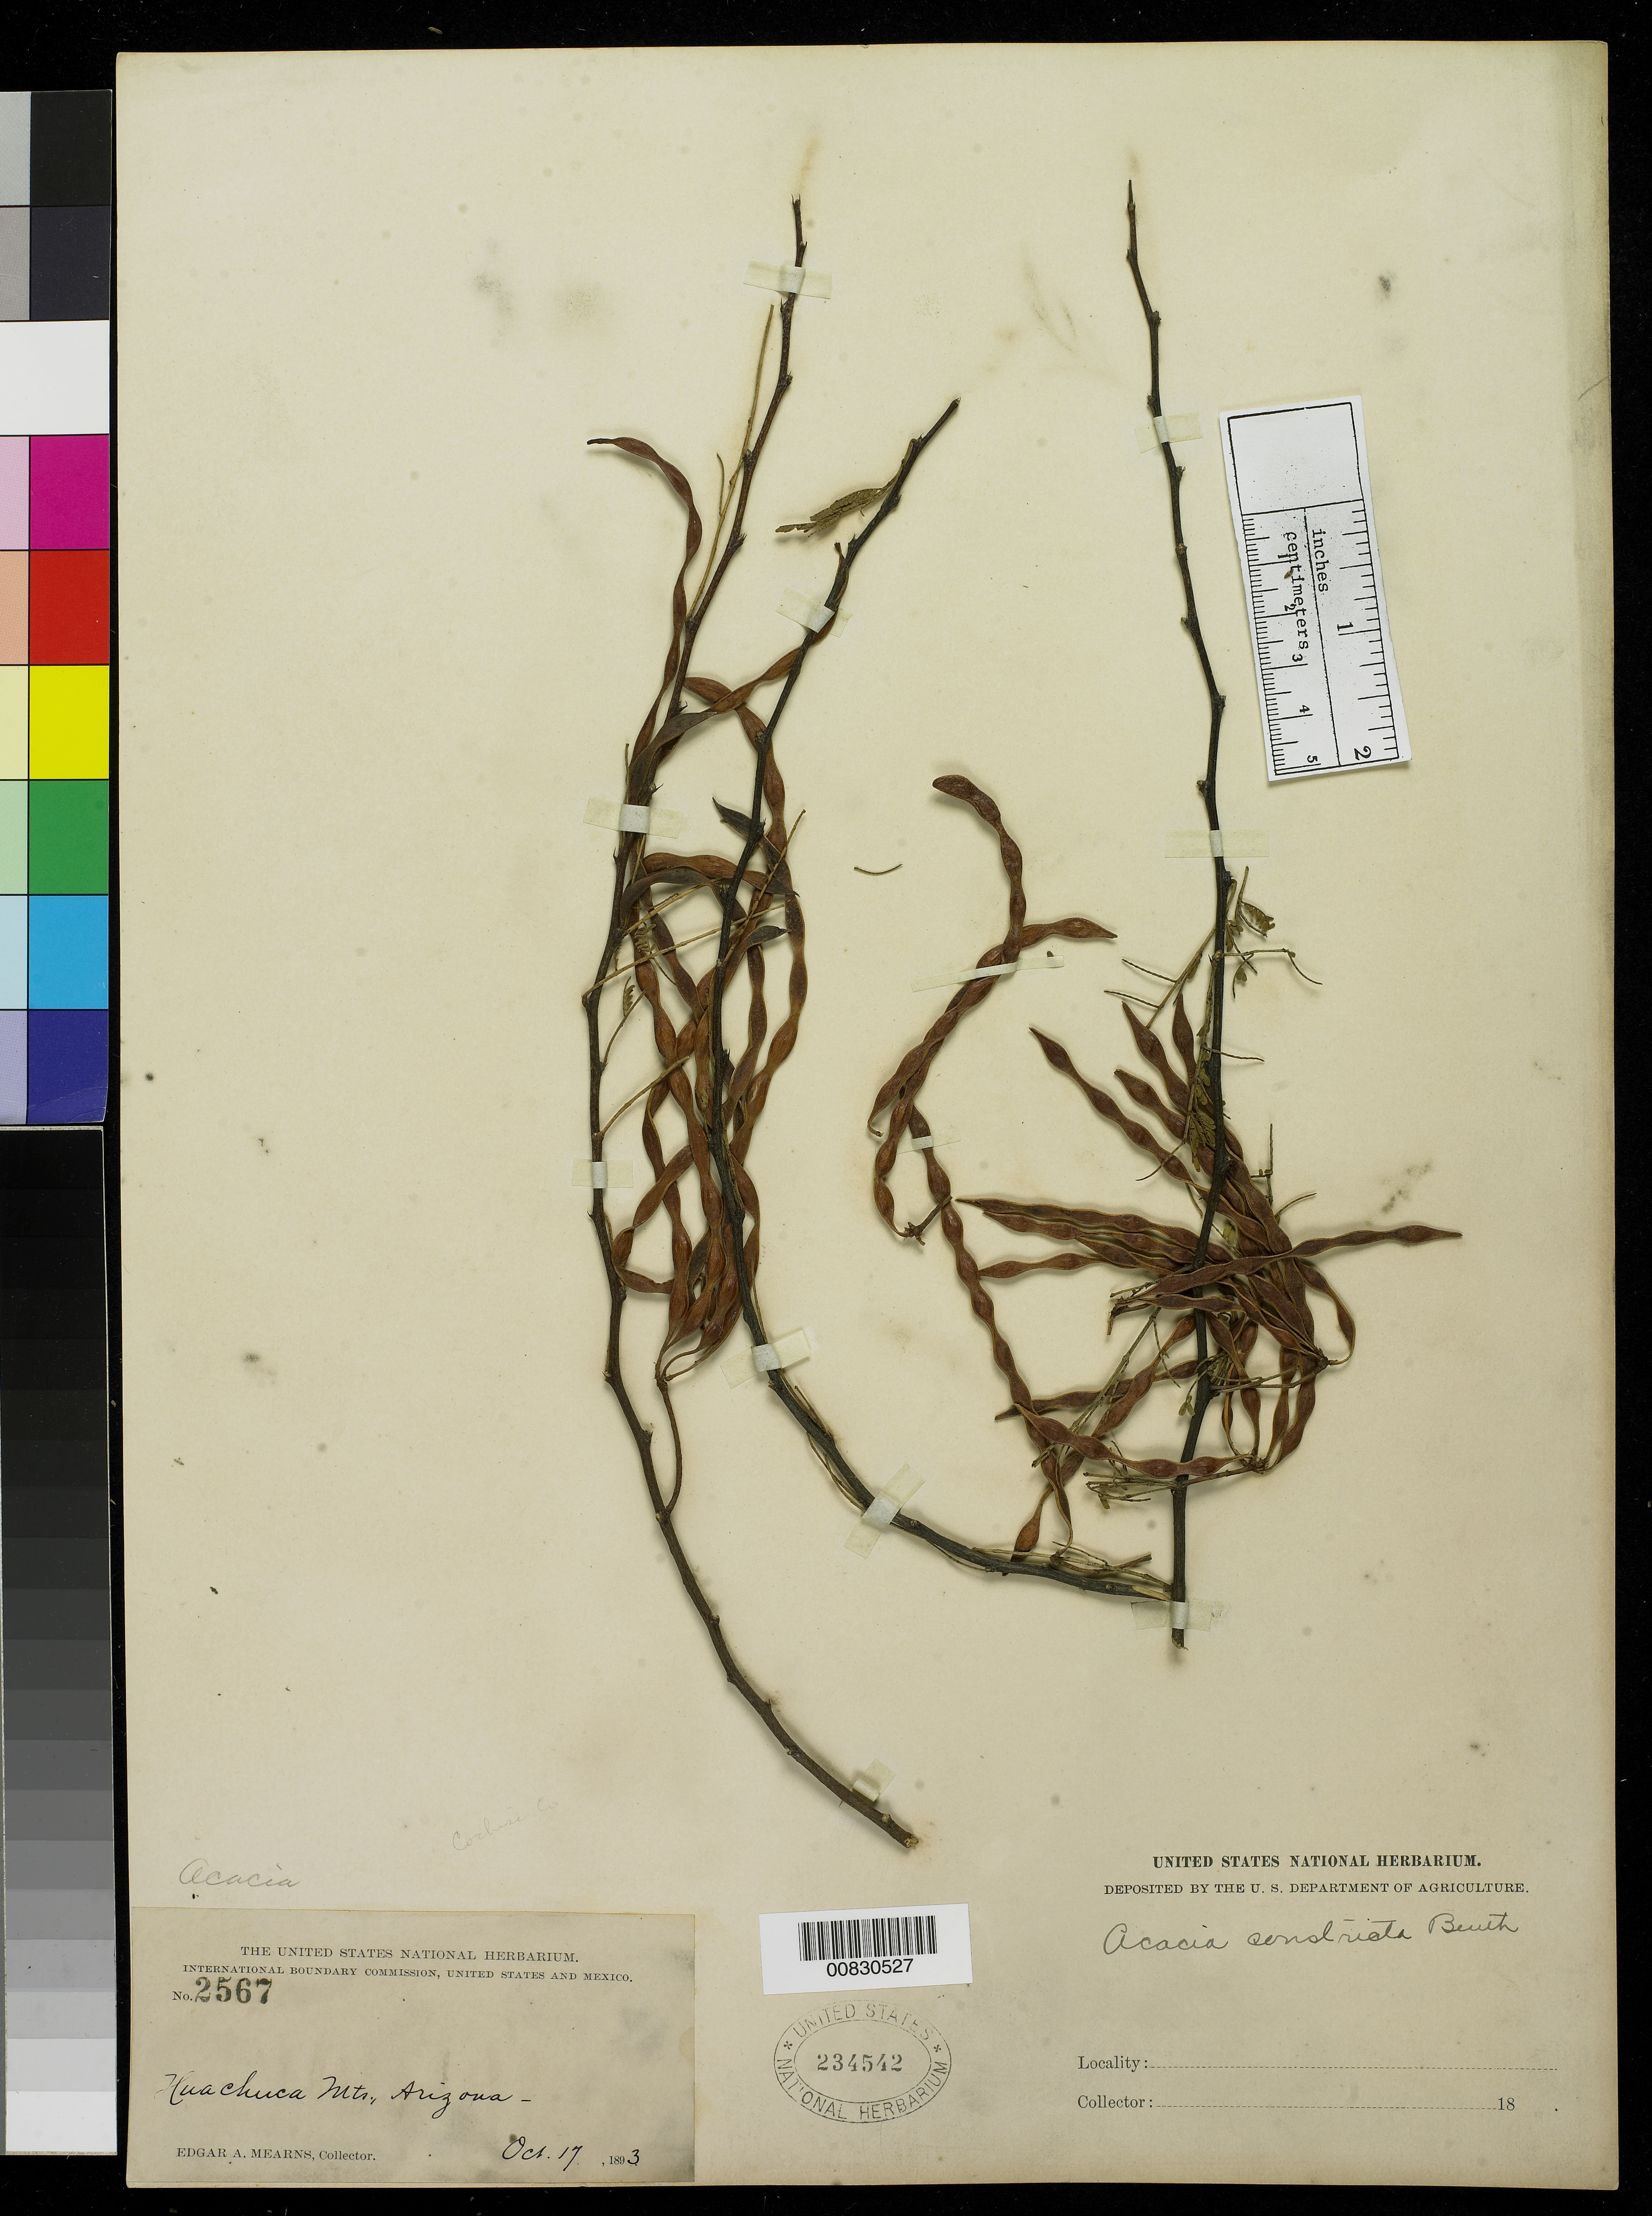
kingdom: Plantae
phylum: Tracheophyta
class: Magnoliopsida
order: Fabales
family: Fabaceae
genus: Vachellia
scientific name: Vachellia constricta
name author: (Benth.) Seigler & Ebinger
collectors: E. A. Mearns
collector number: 2567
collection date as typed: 17 Oct 1893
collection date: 1893-10-17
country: United States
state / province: Arizona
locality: Huachuca Mts.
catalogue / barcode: US 234542